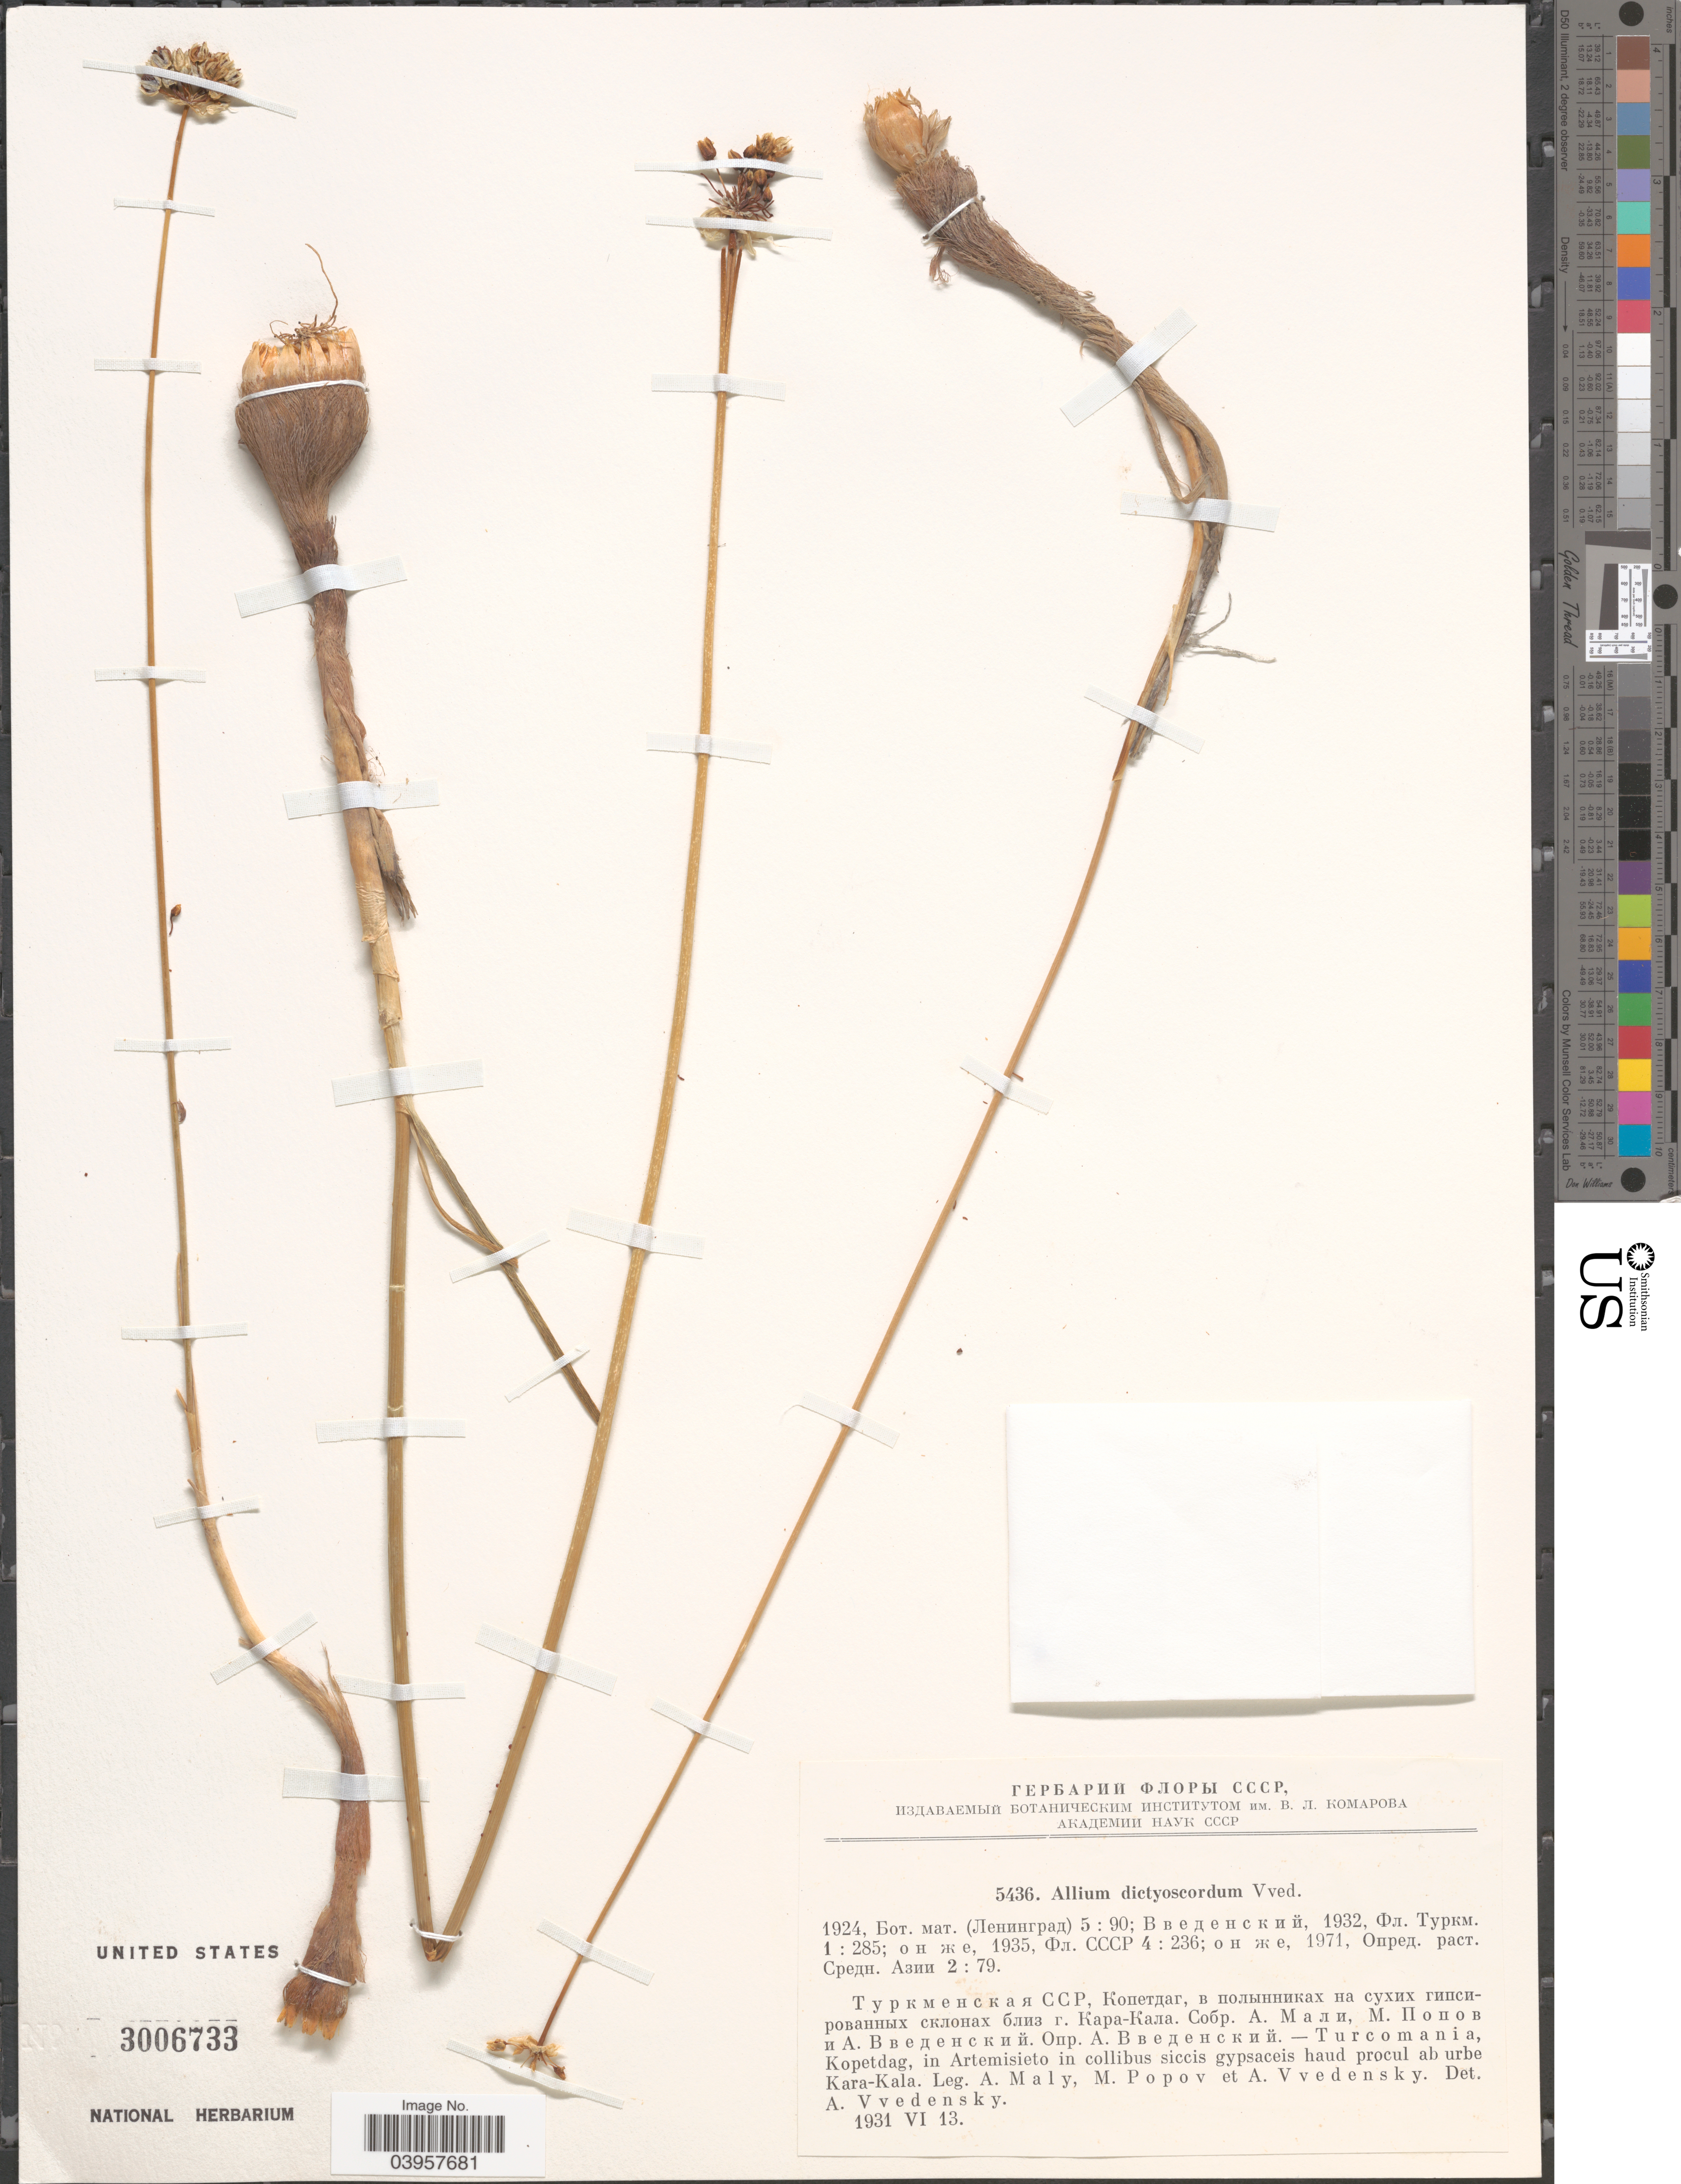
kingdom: Plantae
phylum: Tracheophyta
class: Liliopsida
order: Asparagales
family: Amaryllidaceae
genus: Allium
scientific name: Allium dictyoscordum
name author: Vved.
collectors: A. Maly, M. Popov & A. Vvedensky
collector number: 5436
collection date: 1931-06-13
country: Turkmenistan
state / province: Balkan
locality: Turcomania, Kopetdag, in Artemisieto in collibus siccis gypsaceis haud procul ab urbe Kara-Kala.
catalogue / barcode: US 3006733